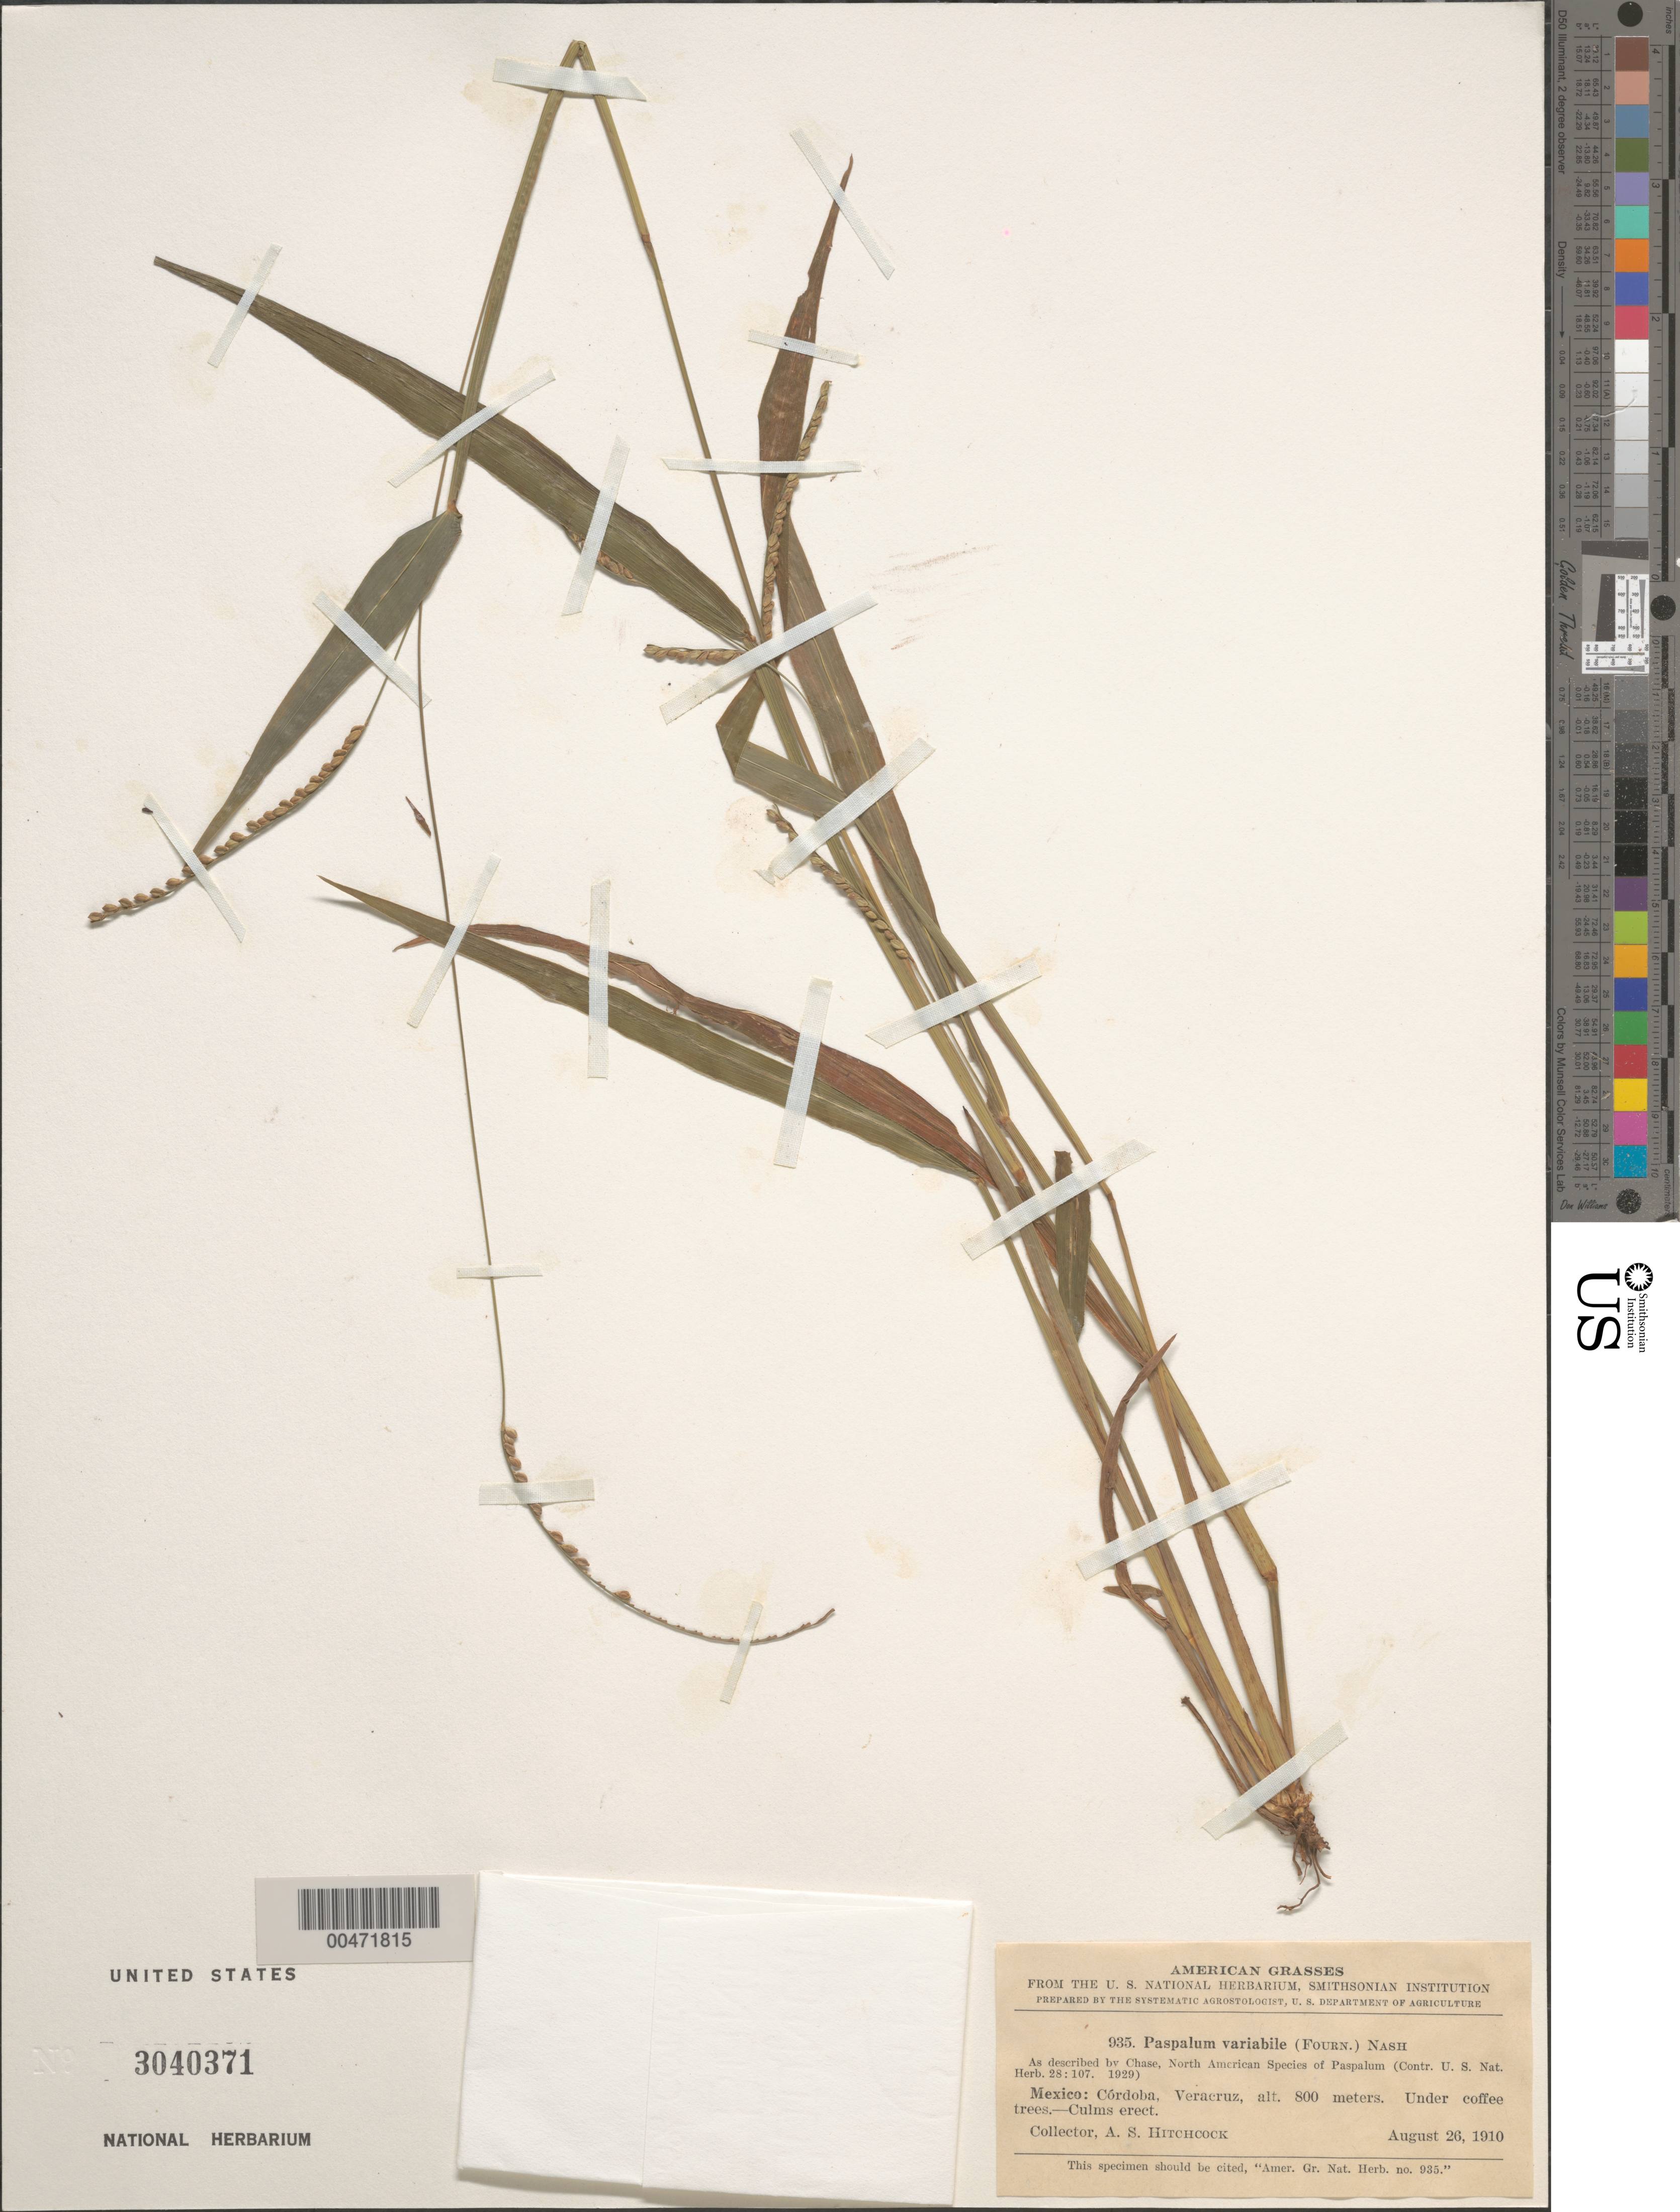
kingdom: Plantae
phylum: Tracheophyta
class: Liliopsida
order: Poales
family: Poaceae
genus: Paspalum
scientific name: Paspalum variabile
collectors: A. S. Hitchcock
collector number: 935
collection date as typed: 26 Aug 1910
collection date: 1910-08-26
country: Mexico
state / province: Veracruz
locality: C¢rdoba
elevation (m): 800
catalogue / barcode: US 3040371